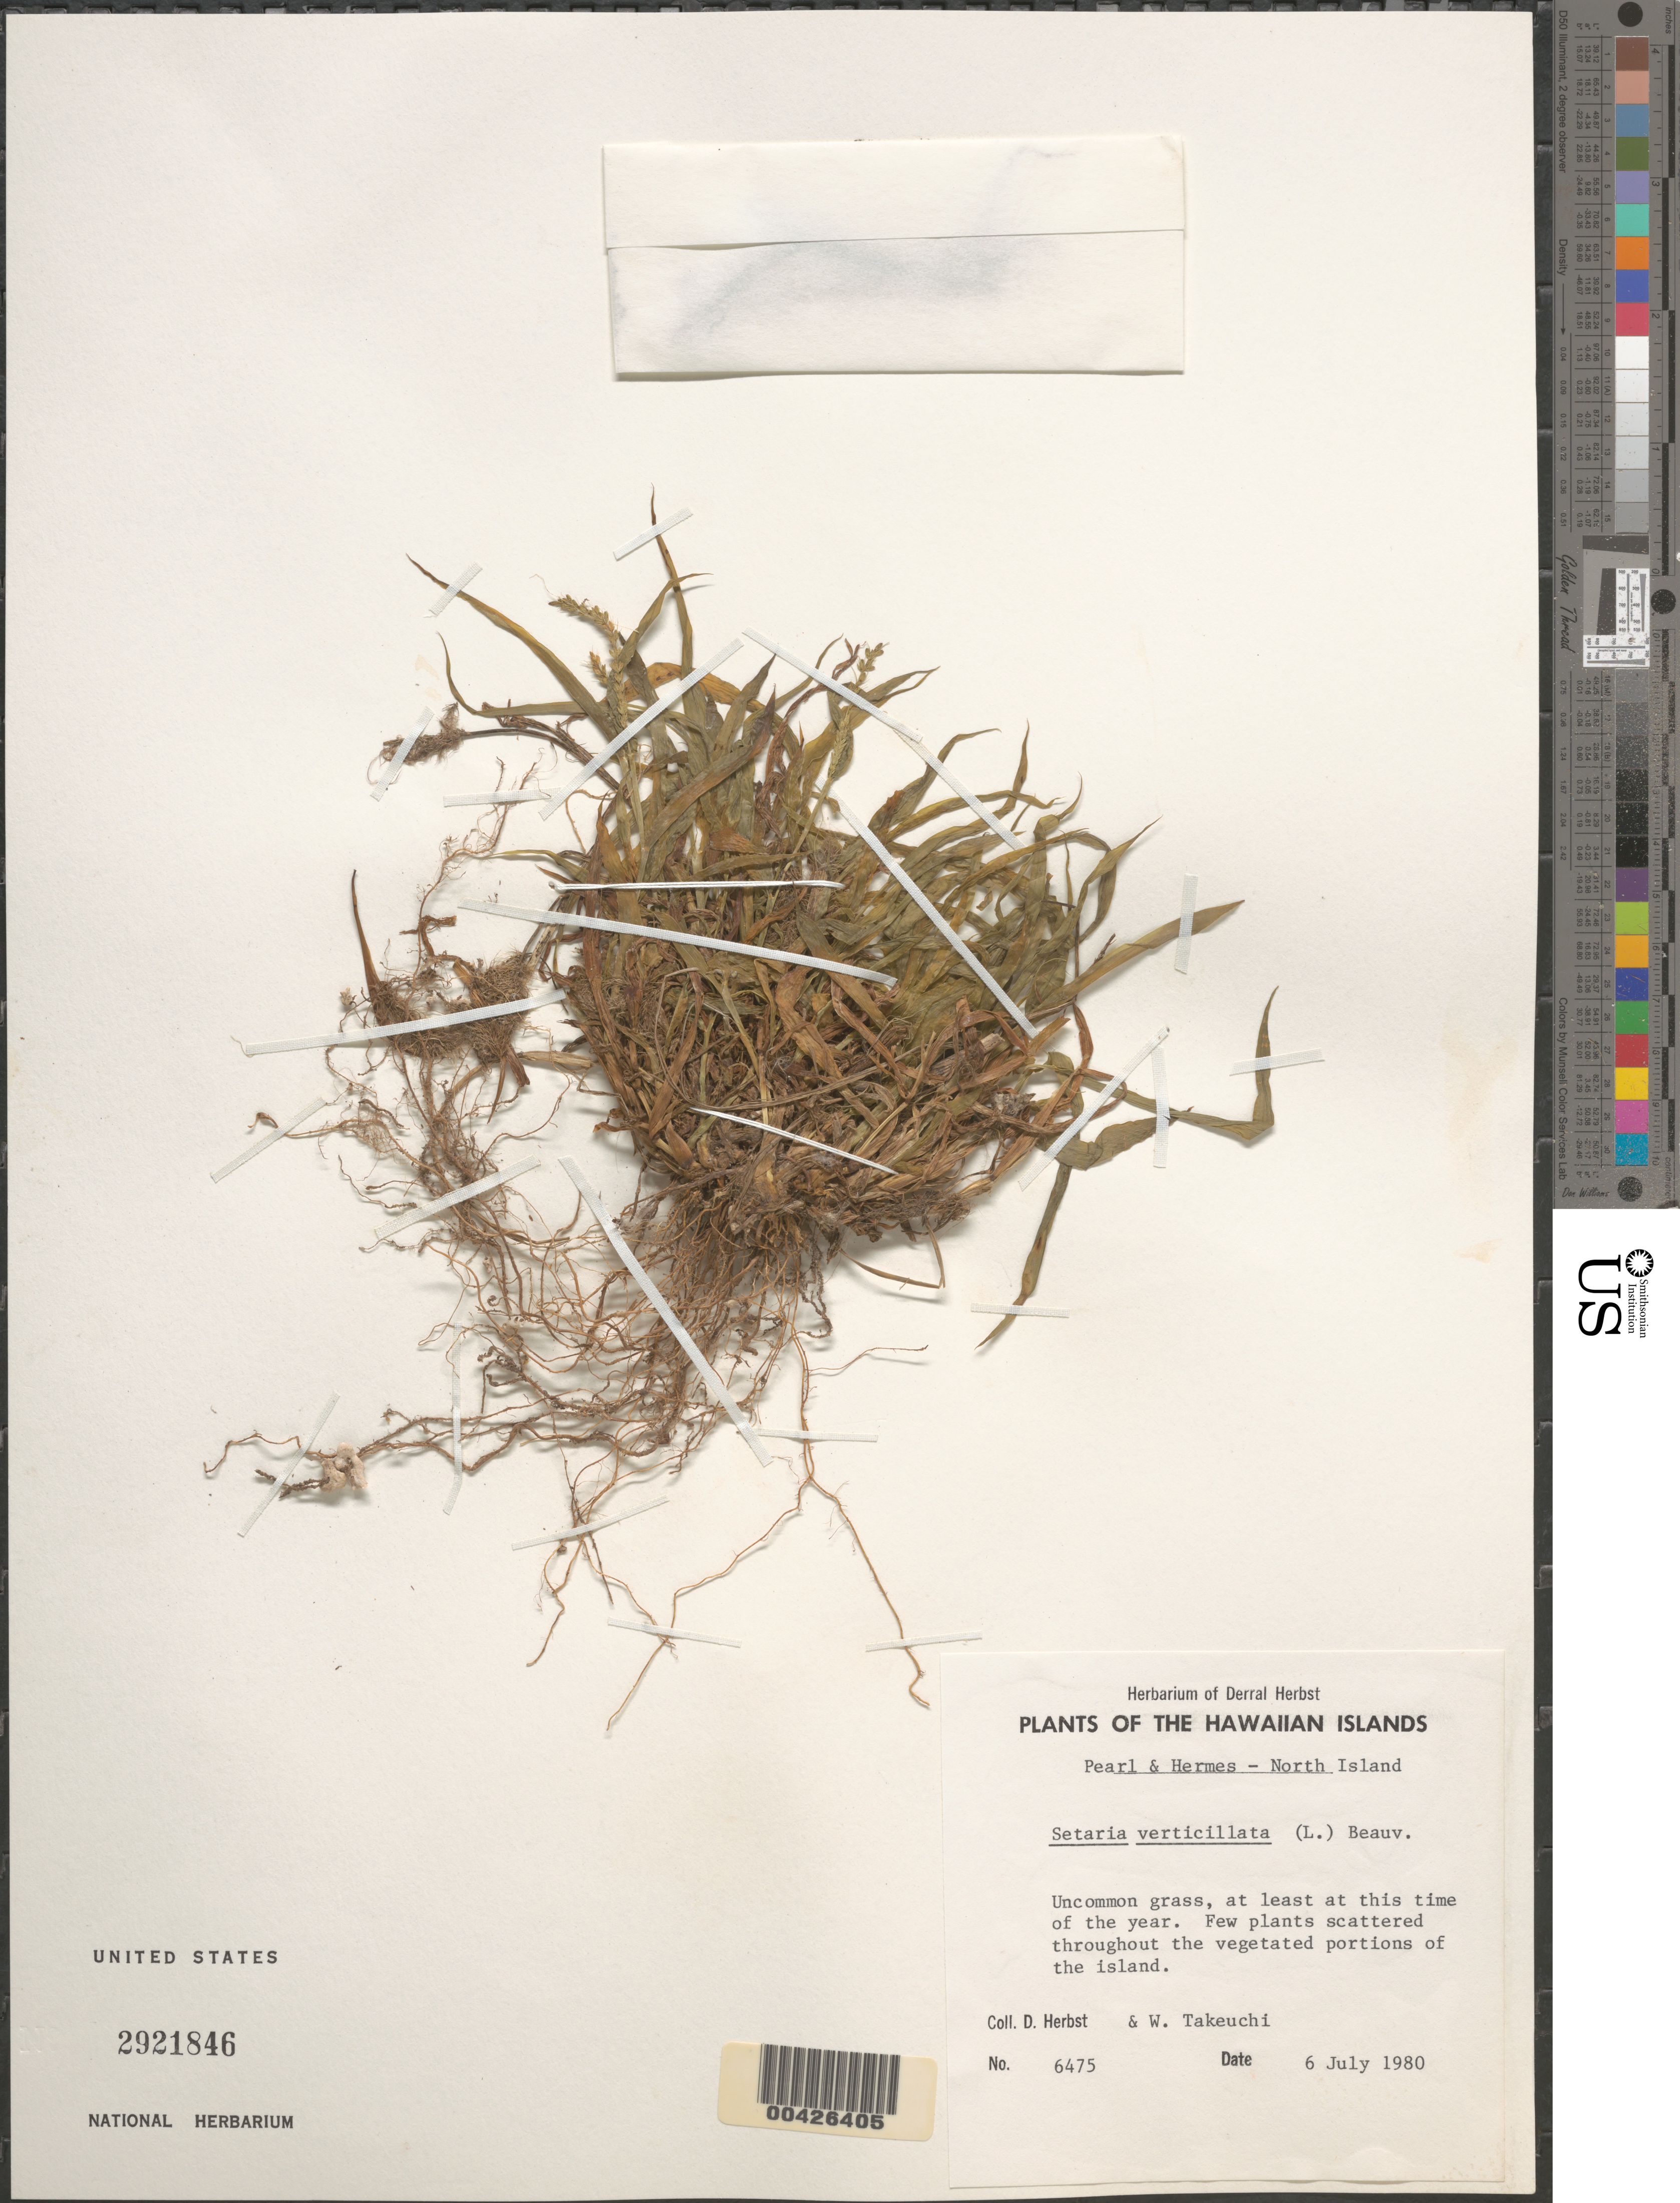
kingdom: Plantae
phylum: Tracheophyta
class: Liliopsida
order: Poales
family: Poaceae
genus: Setaria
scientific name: Setaria adhaerens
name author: (Forssk.) Chiov.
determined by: Wagner, W. L., (BOT), Smithsonian Institution - National Museum of Natural History (UNITED STATES)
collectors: D. R. Herbst & W. N. Takeuchi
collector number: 6475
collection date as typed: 6 Jul 1980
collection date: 1980-07-06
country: United States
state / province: Hawaii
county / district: Honolulu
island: Pearl and Hermes Atoll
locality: North Islet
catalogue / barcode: US 2921846